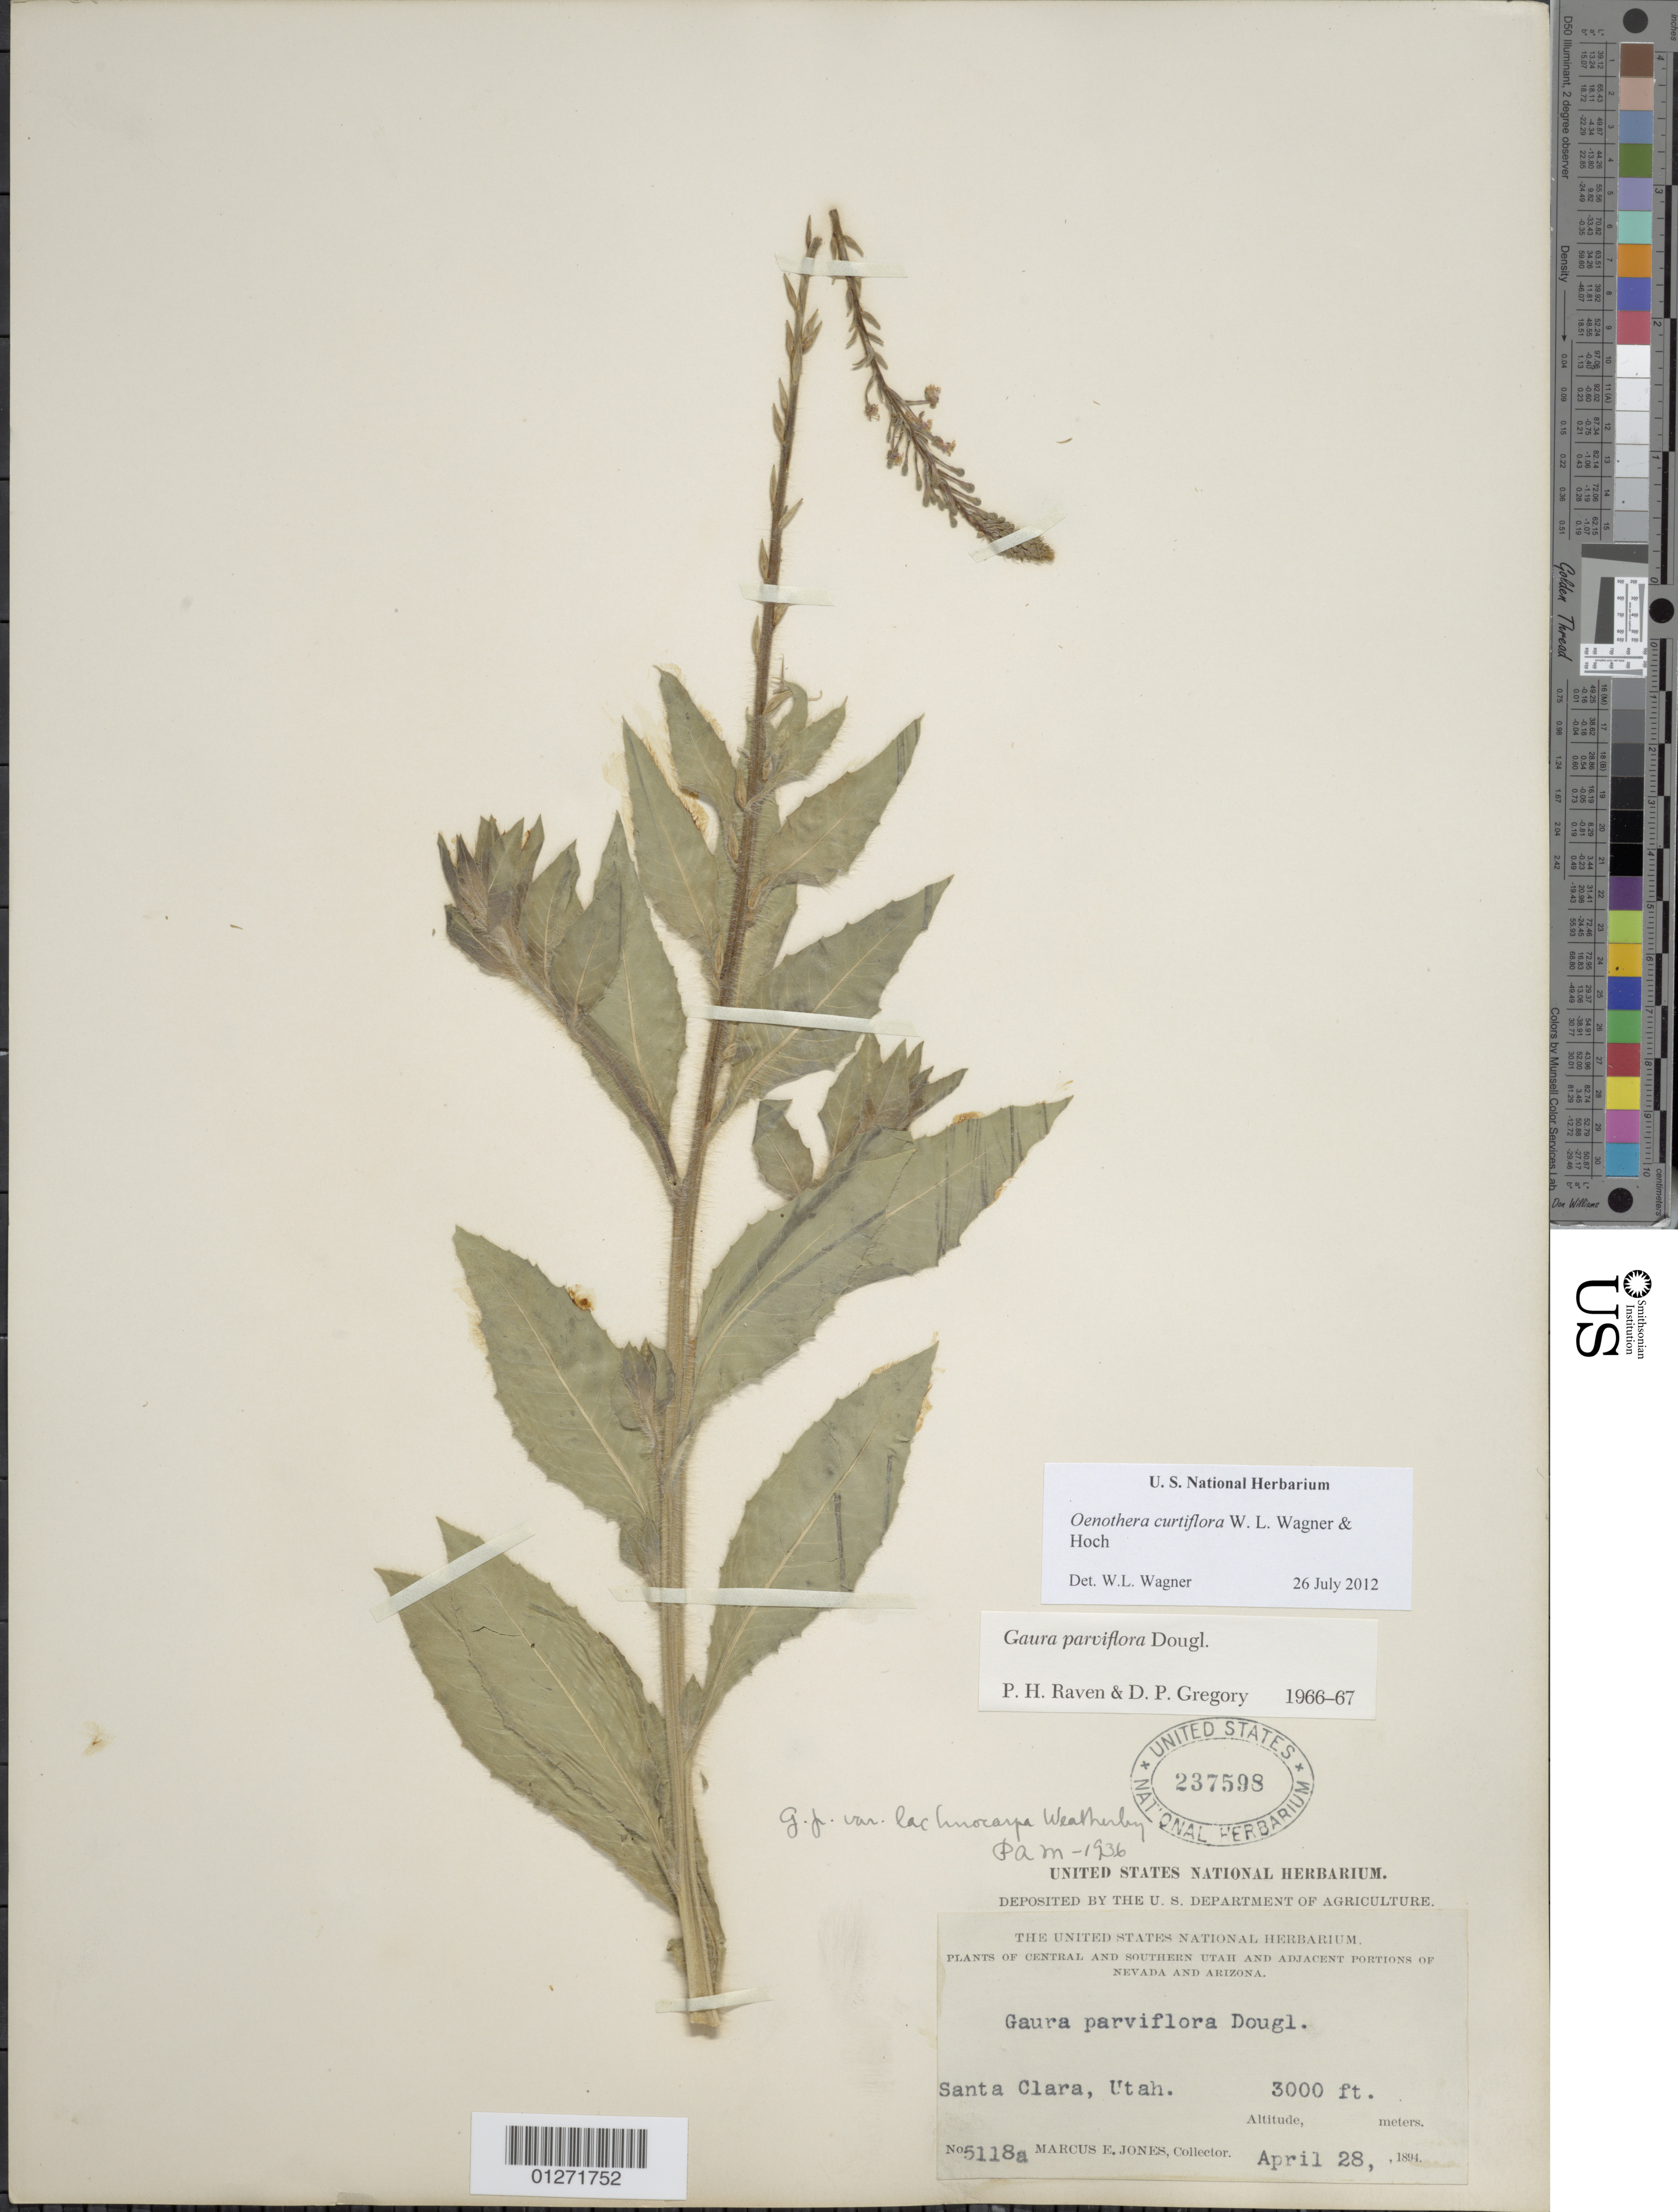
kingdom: Plantae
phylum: Tracheophyta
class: Magnoliopsida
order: Myrtales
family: Onagraceae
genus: Oenothera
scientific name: Oenothera curtiflora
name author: W.L. Wagner & Hoch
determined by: Wagner, W. L., (BOT), Smithsonian Institution - National Museum of Natural History (UNITED STATES)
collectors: M. E. Jones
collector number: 5118a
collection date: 1894-04-28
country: United States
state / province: Utah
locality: Santa Clara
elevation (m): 914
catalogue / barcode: US 237598